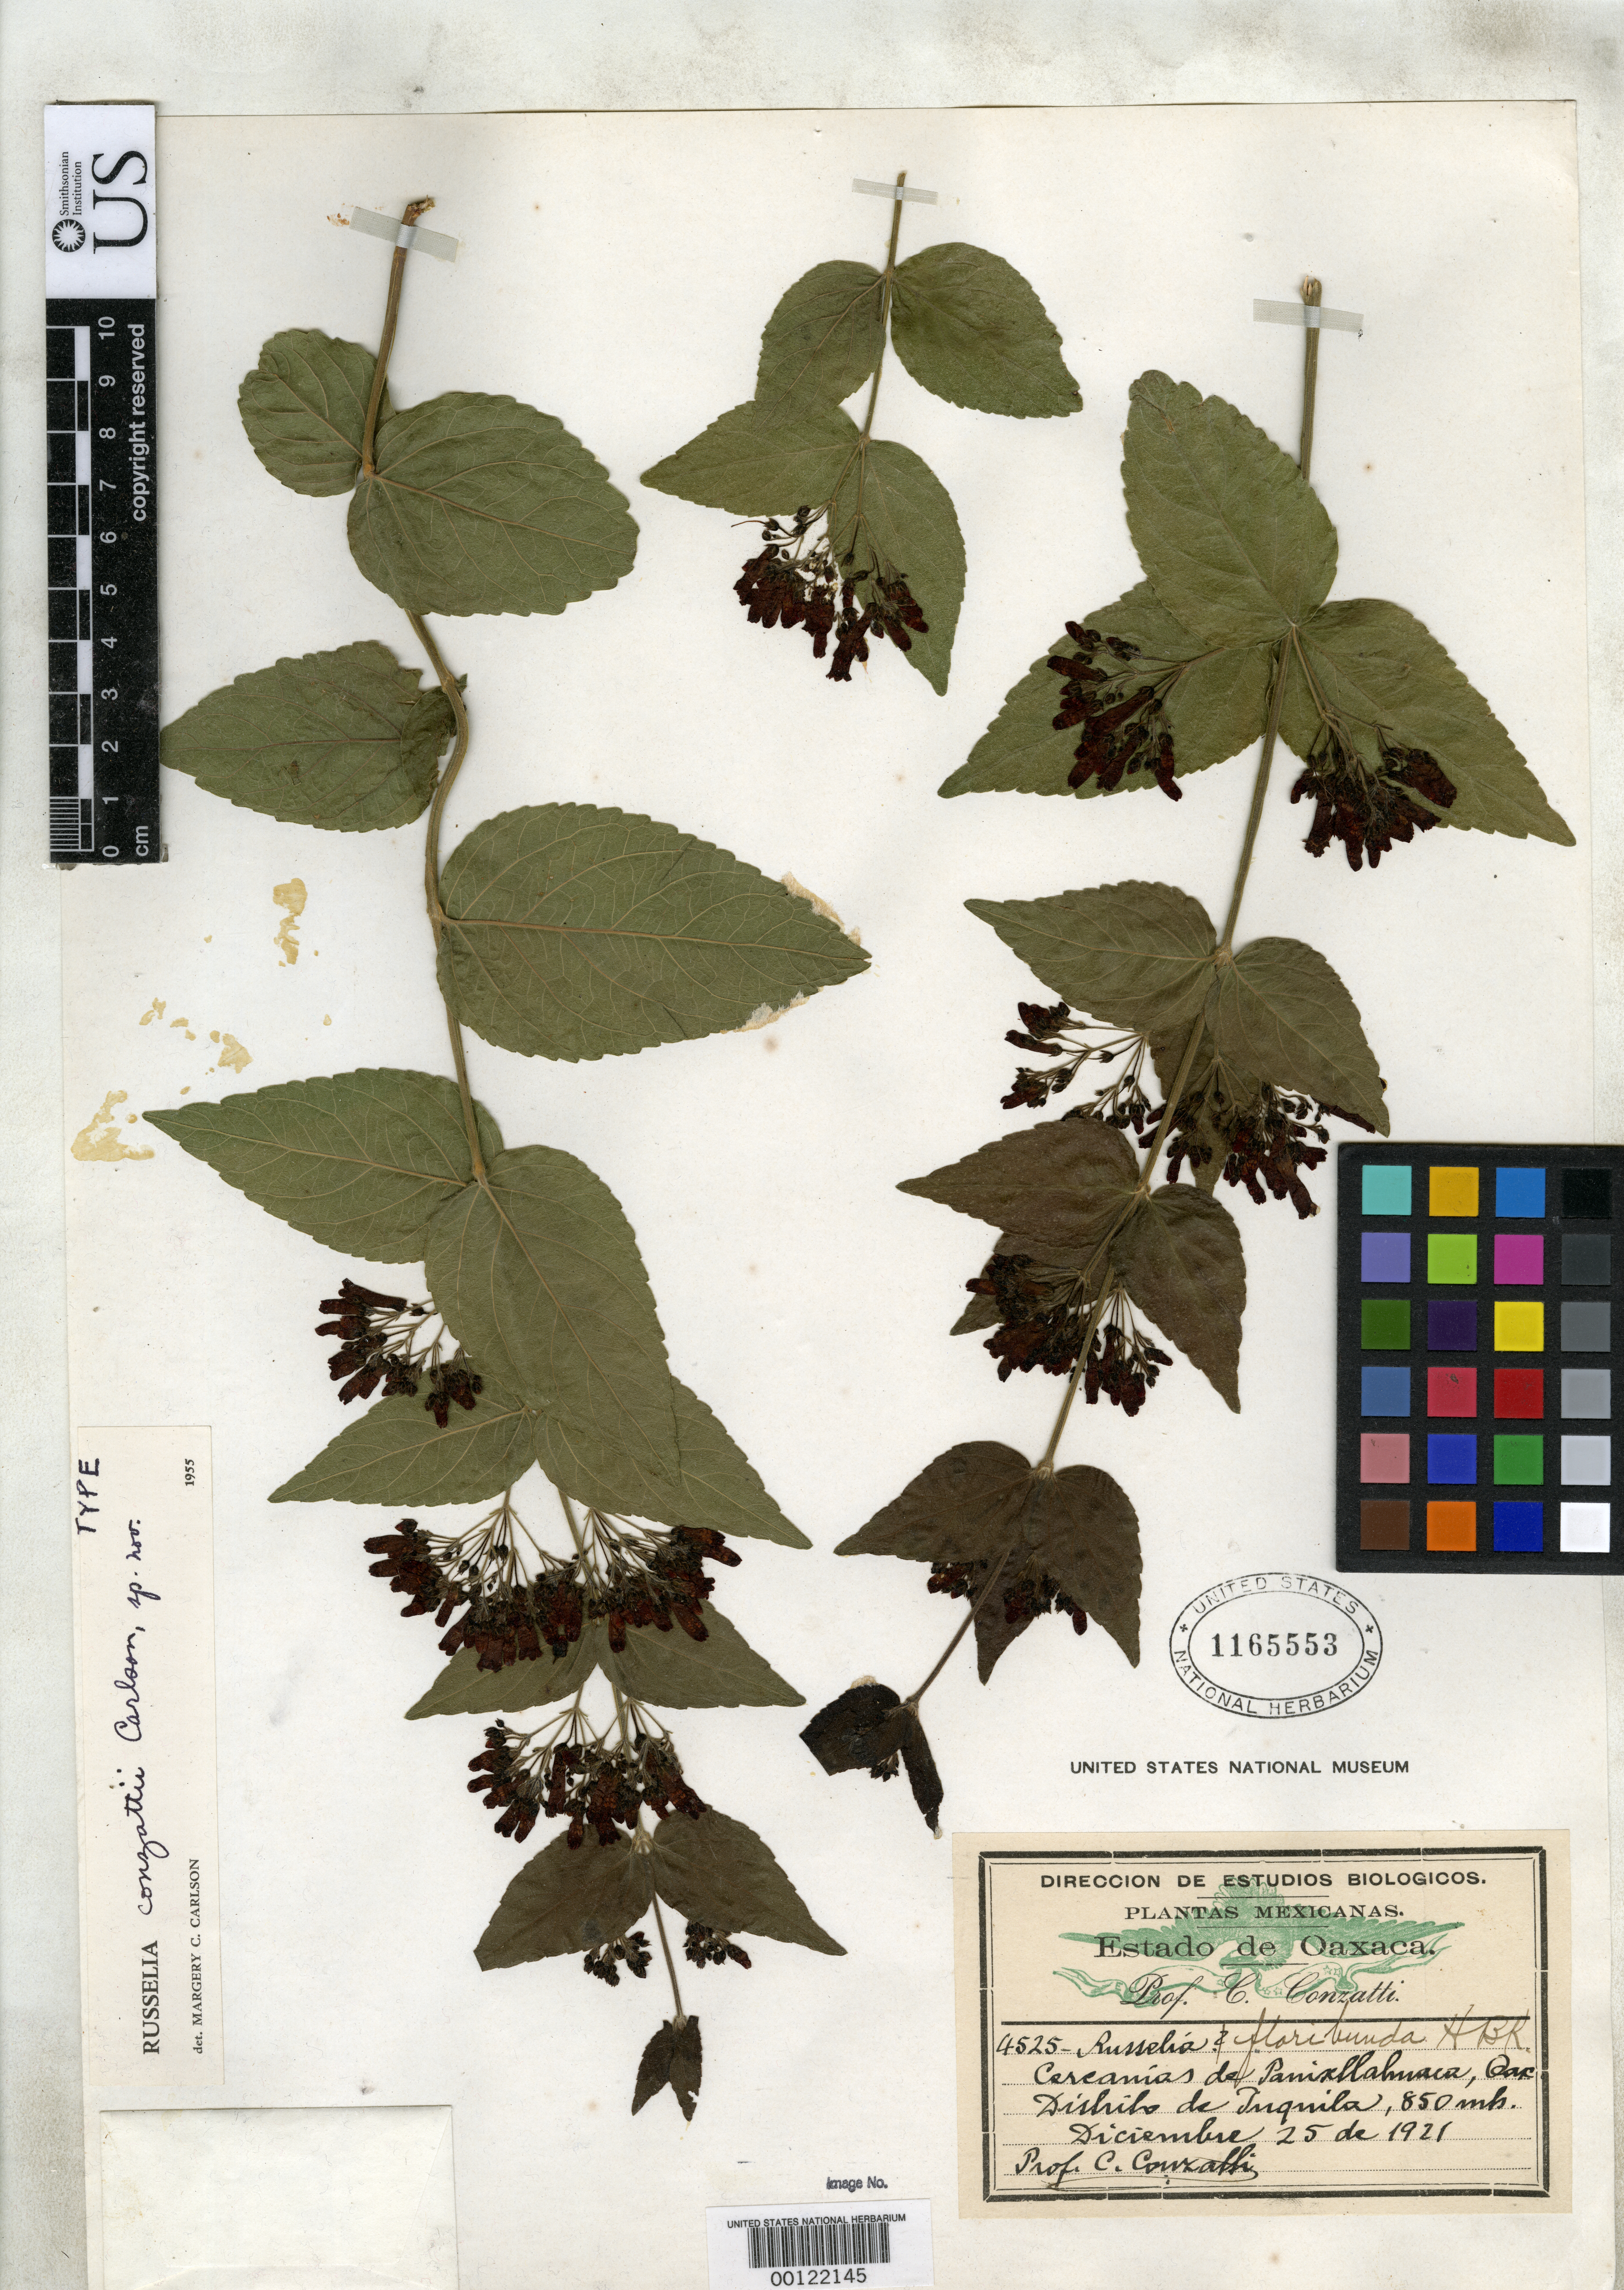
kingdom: Plantae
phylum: Tracheophyta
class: Magnoliopsida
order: Lamiales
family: Plantaginaceae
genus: Russelia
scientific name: Russelia conzattii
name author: Carlson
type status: Holotype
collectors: C. Conzatti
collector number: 4525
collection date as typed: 25 Dec 1921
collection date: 1921-12-25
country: Mexico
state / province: Oaxaca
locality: Tuguila.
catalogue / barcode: US 1165553